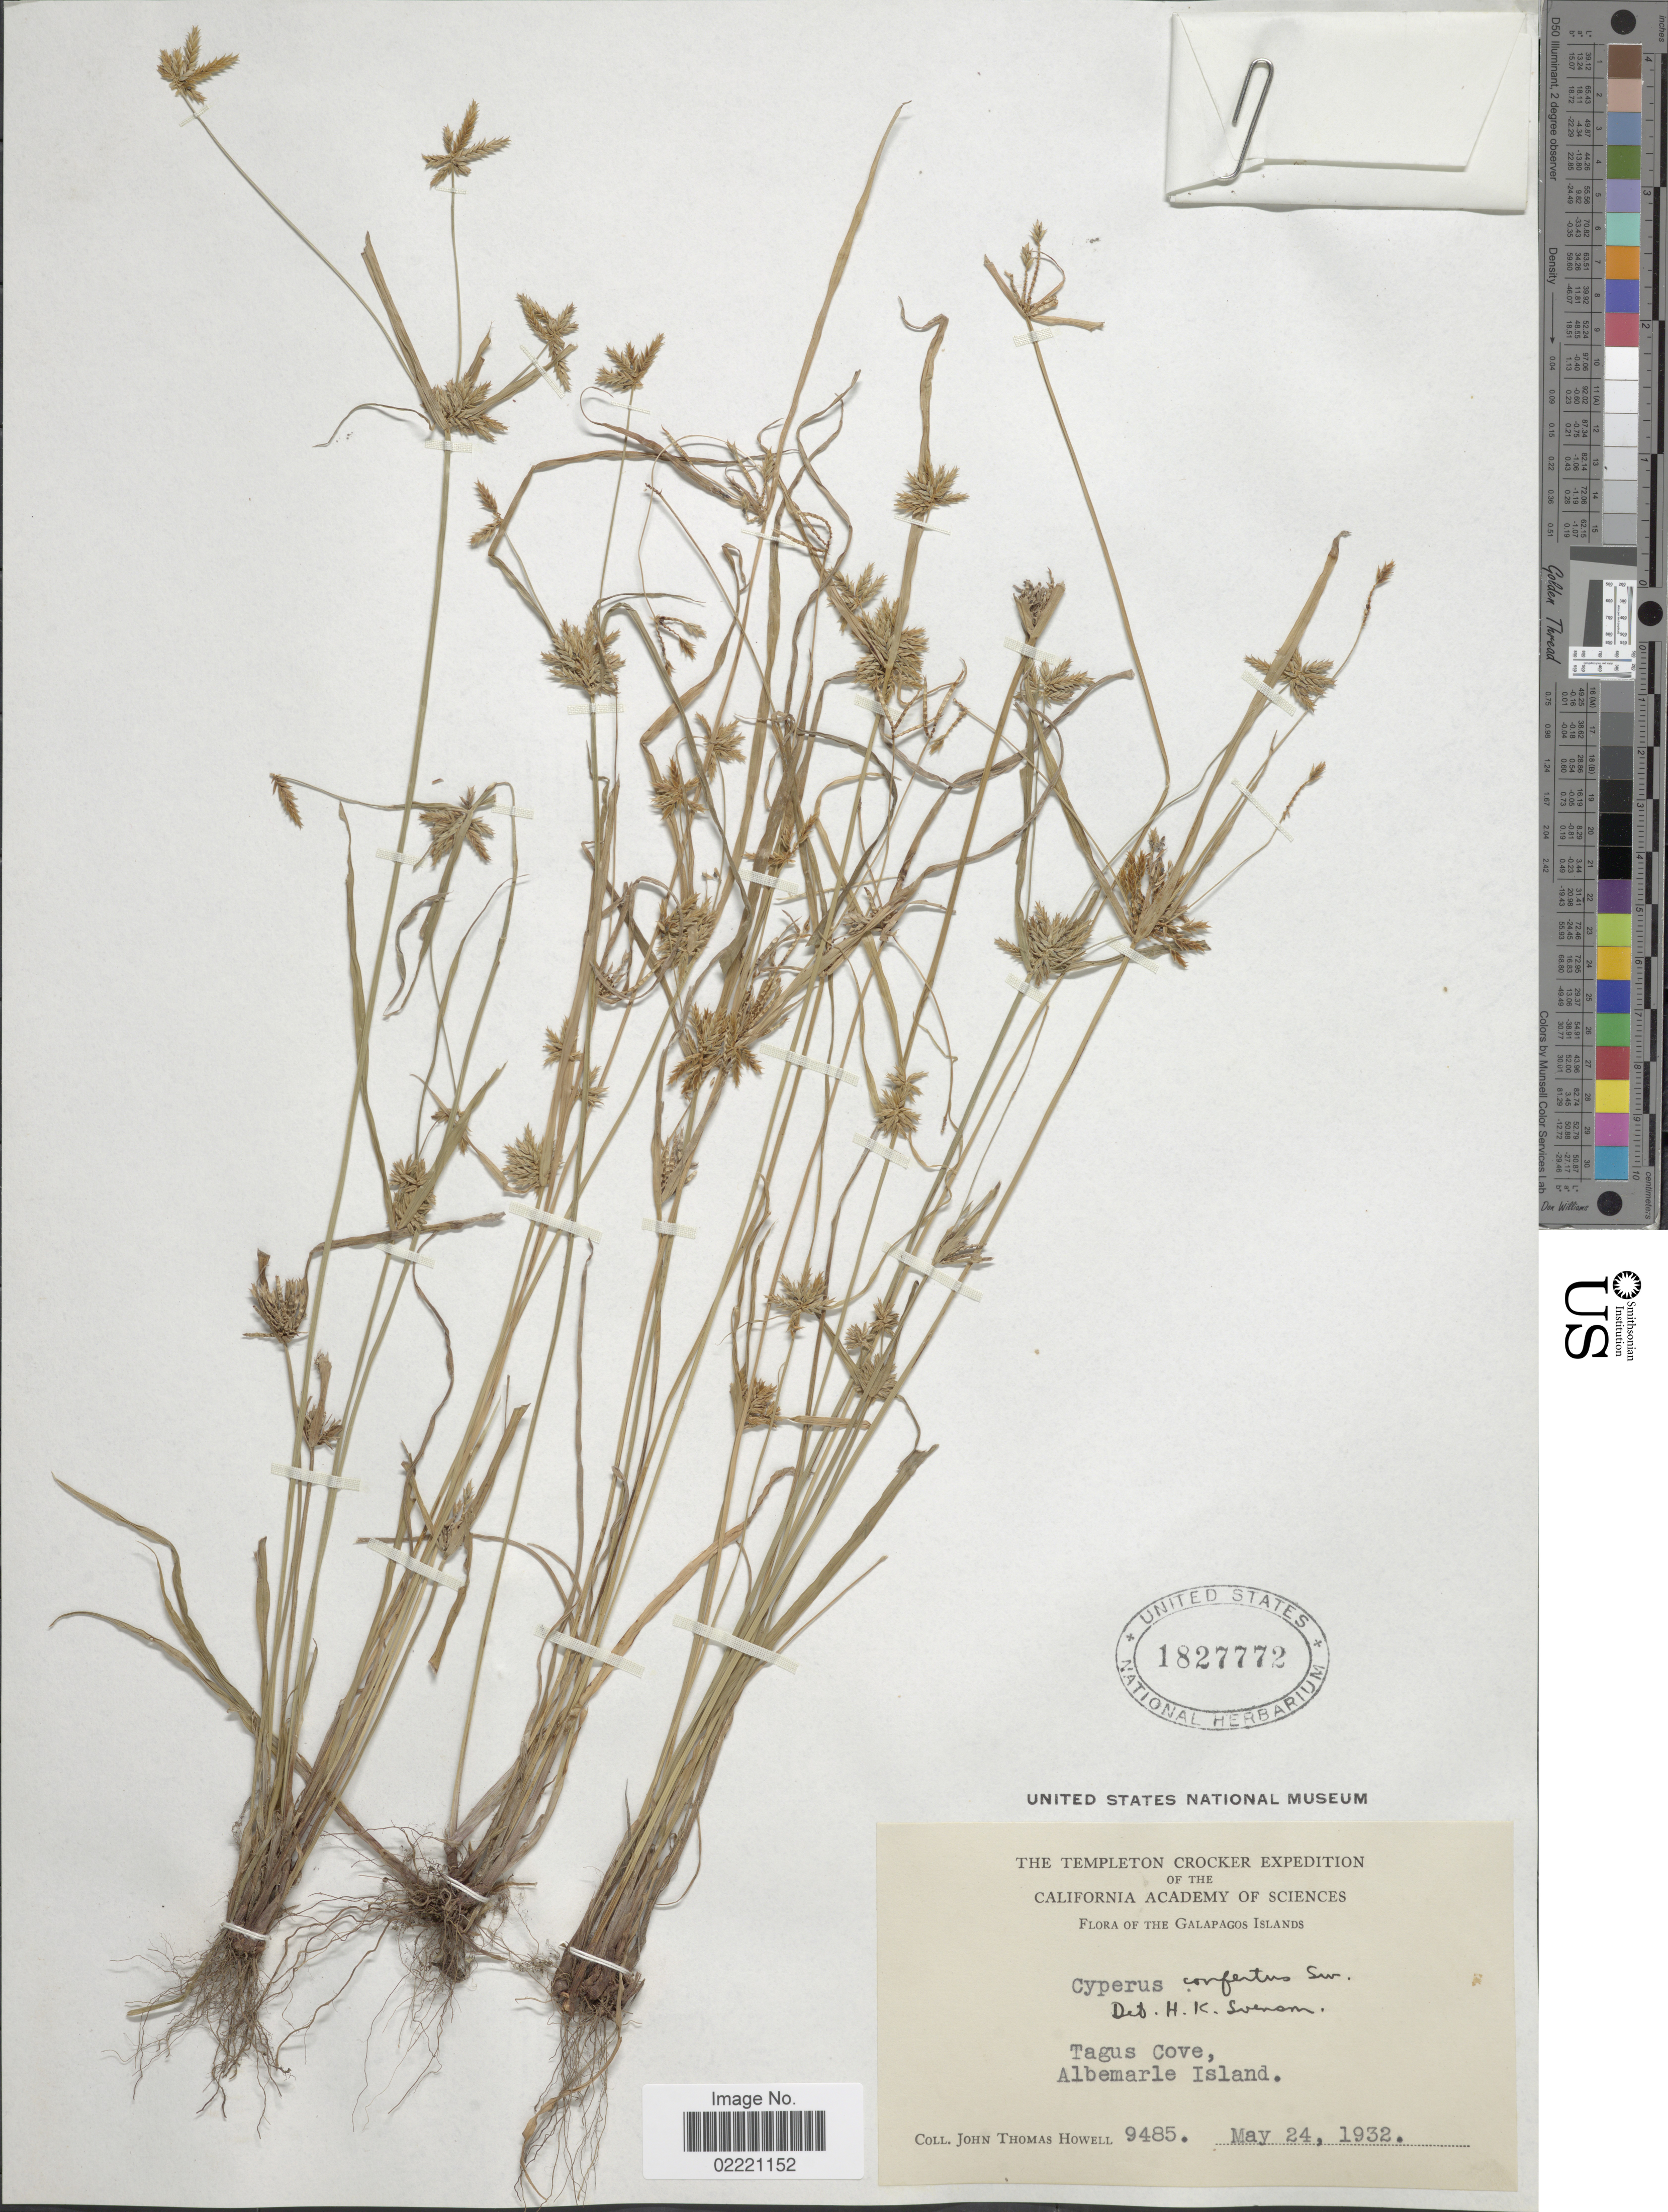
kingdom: Plantae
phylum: Tracheophyta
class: Liliopsida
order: Poales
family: Cyperaceae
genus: Cyperus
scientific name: Cyperus confertus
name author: Sw.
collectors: J. T. Howell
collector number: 9485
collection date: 1932-05-24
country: Ecuador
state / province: Colón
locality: Galapagos Island, Tagus Cove, Albemarle Island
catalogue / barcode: US 1827772